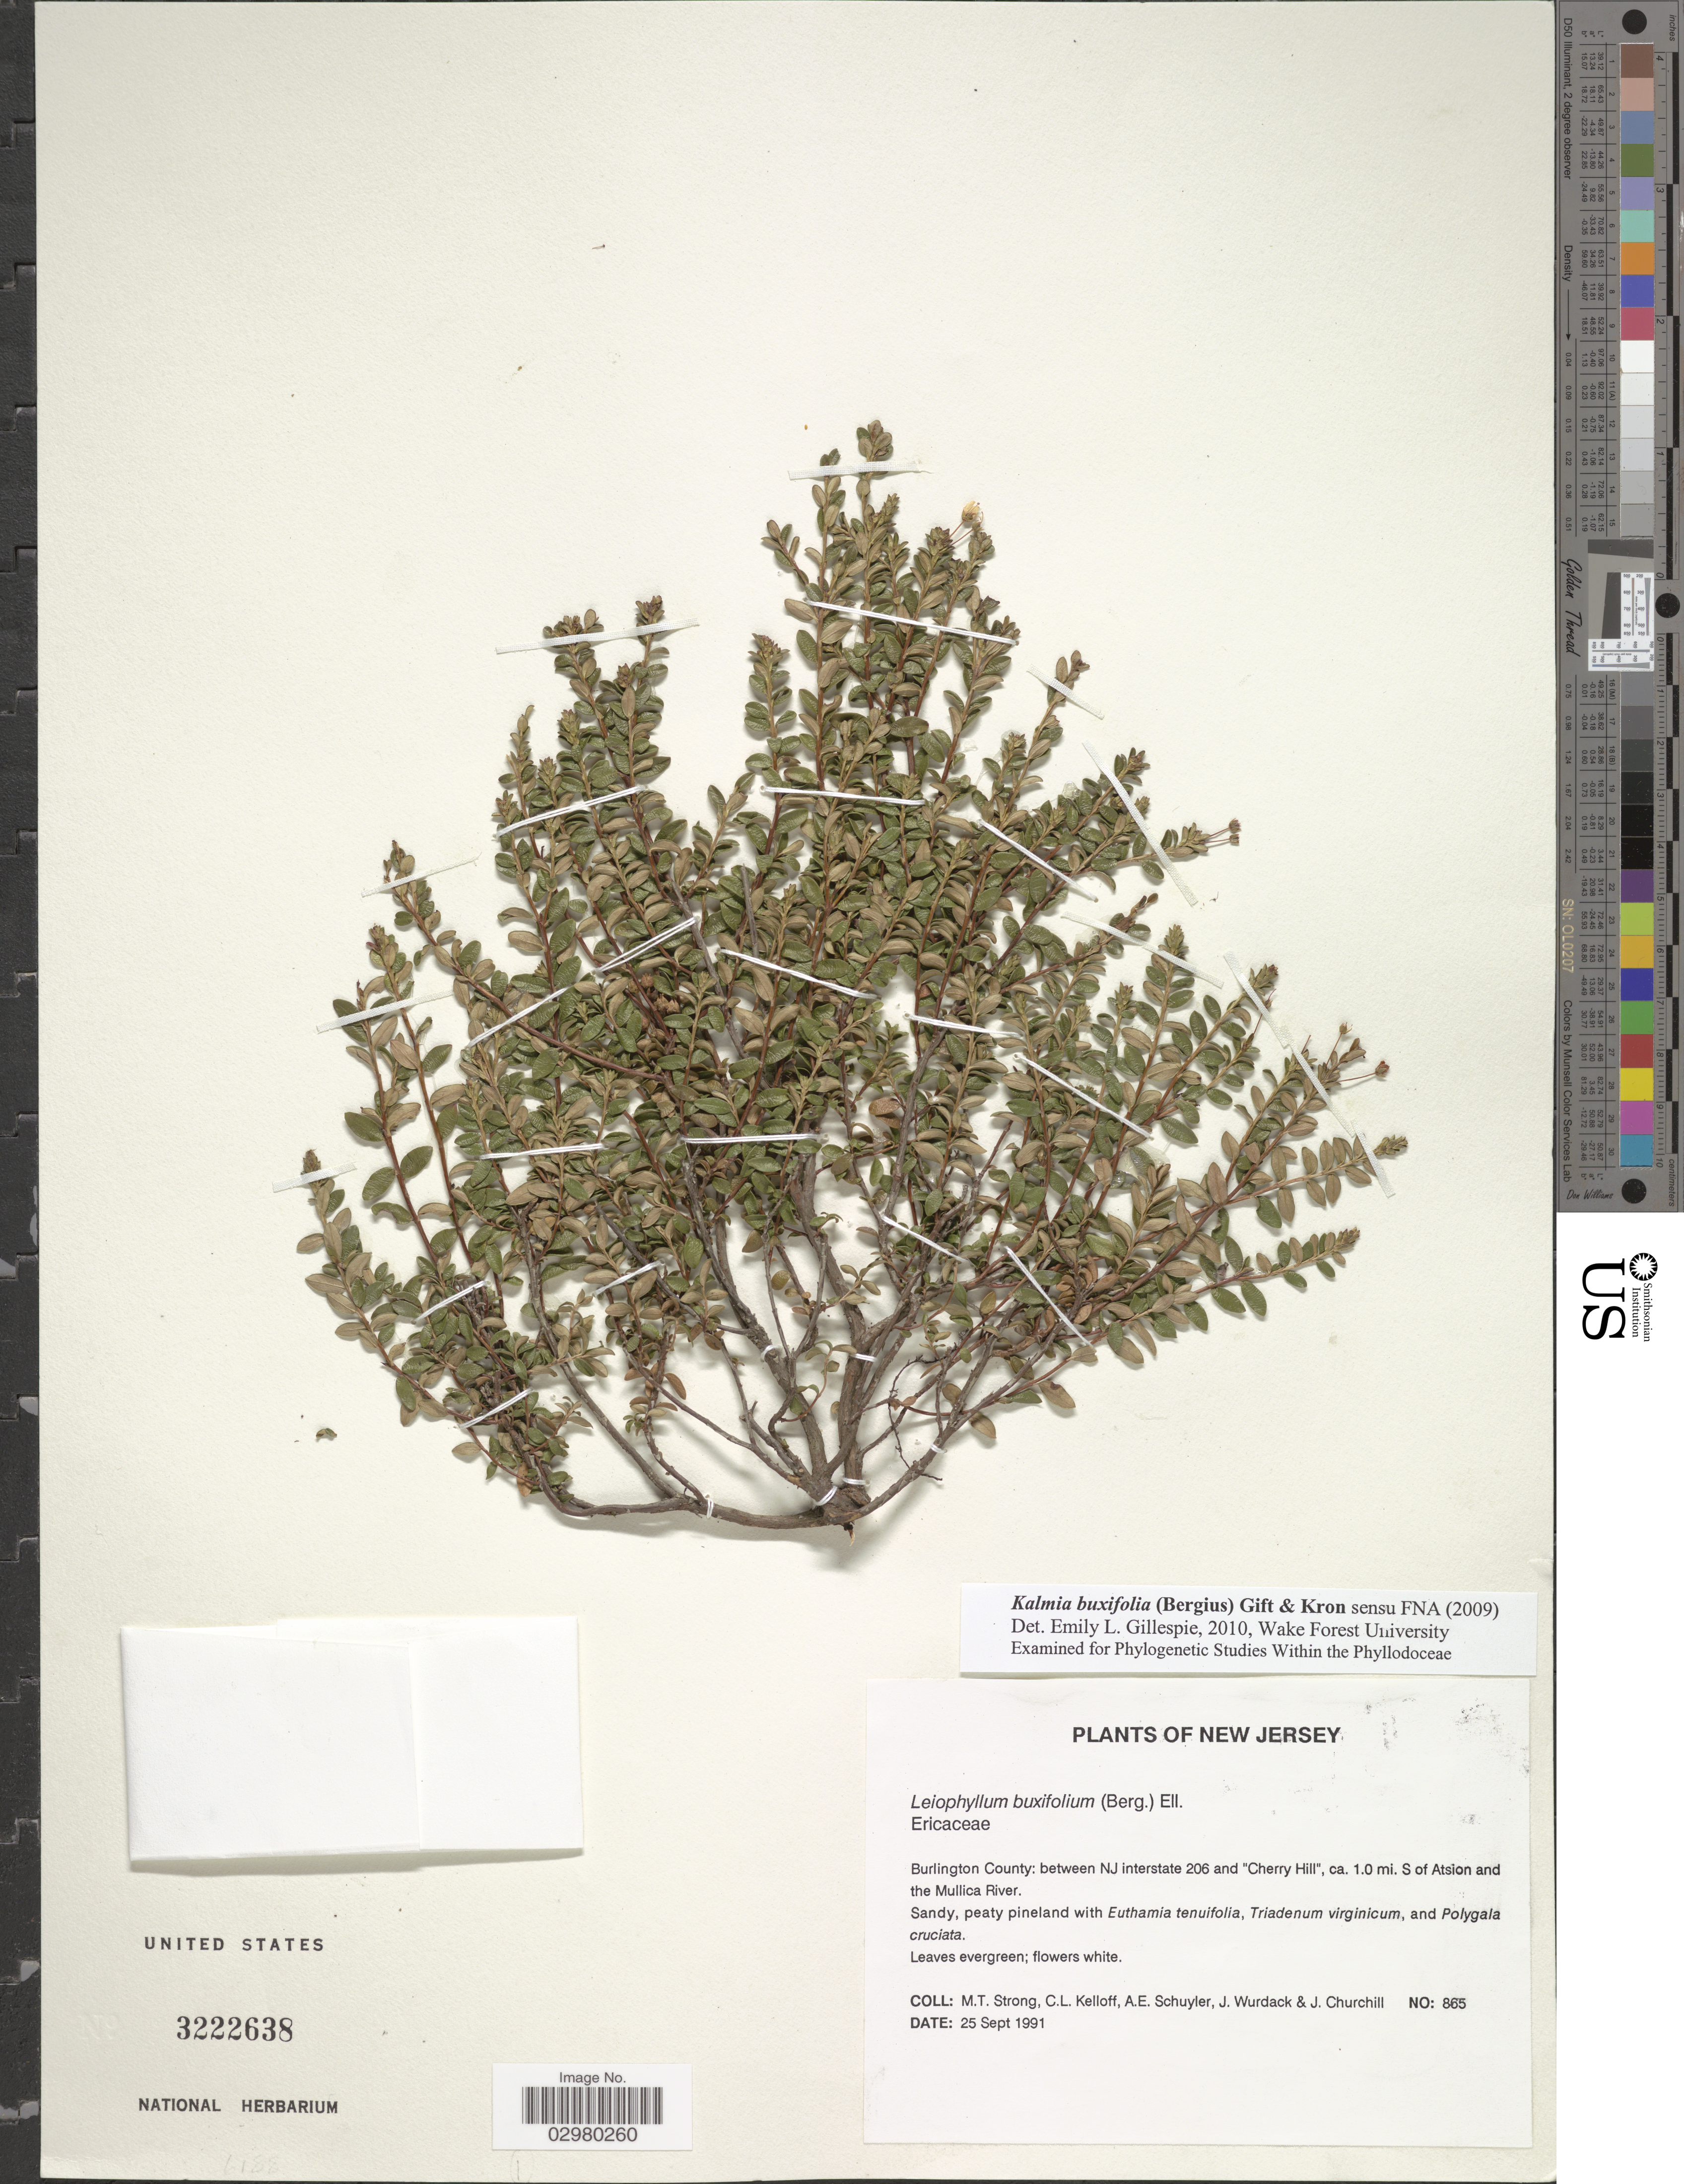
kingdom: Plantae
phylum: Tracheophyta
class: Magnoliopsida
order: Ericales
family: Ericaceae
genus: Leiophyllum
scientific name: Leiophyllum buxifolium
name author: (Bergius) Elliott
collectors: M. T. Strong, C. L. Kelloff, A. Schuyler, J. J. Wurdack & J. Churchill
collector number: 865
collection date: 1991-09-25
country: United States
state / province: New Jersey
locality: Burlington County: between NJ interstate 206 and "Cherry Hill", ca. 1.0 mi. S of Atsion and the Mullica River.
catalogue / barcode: US 3222638